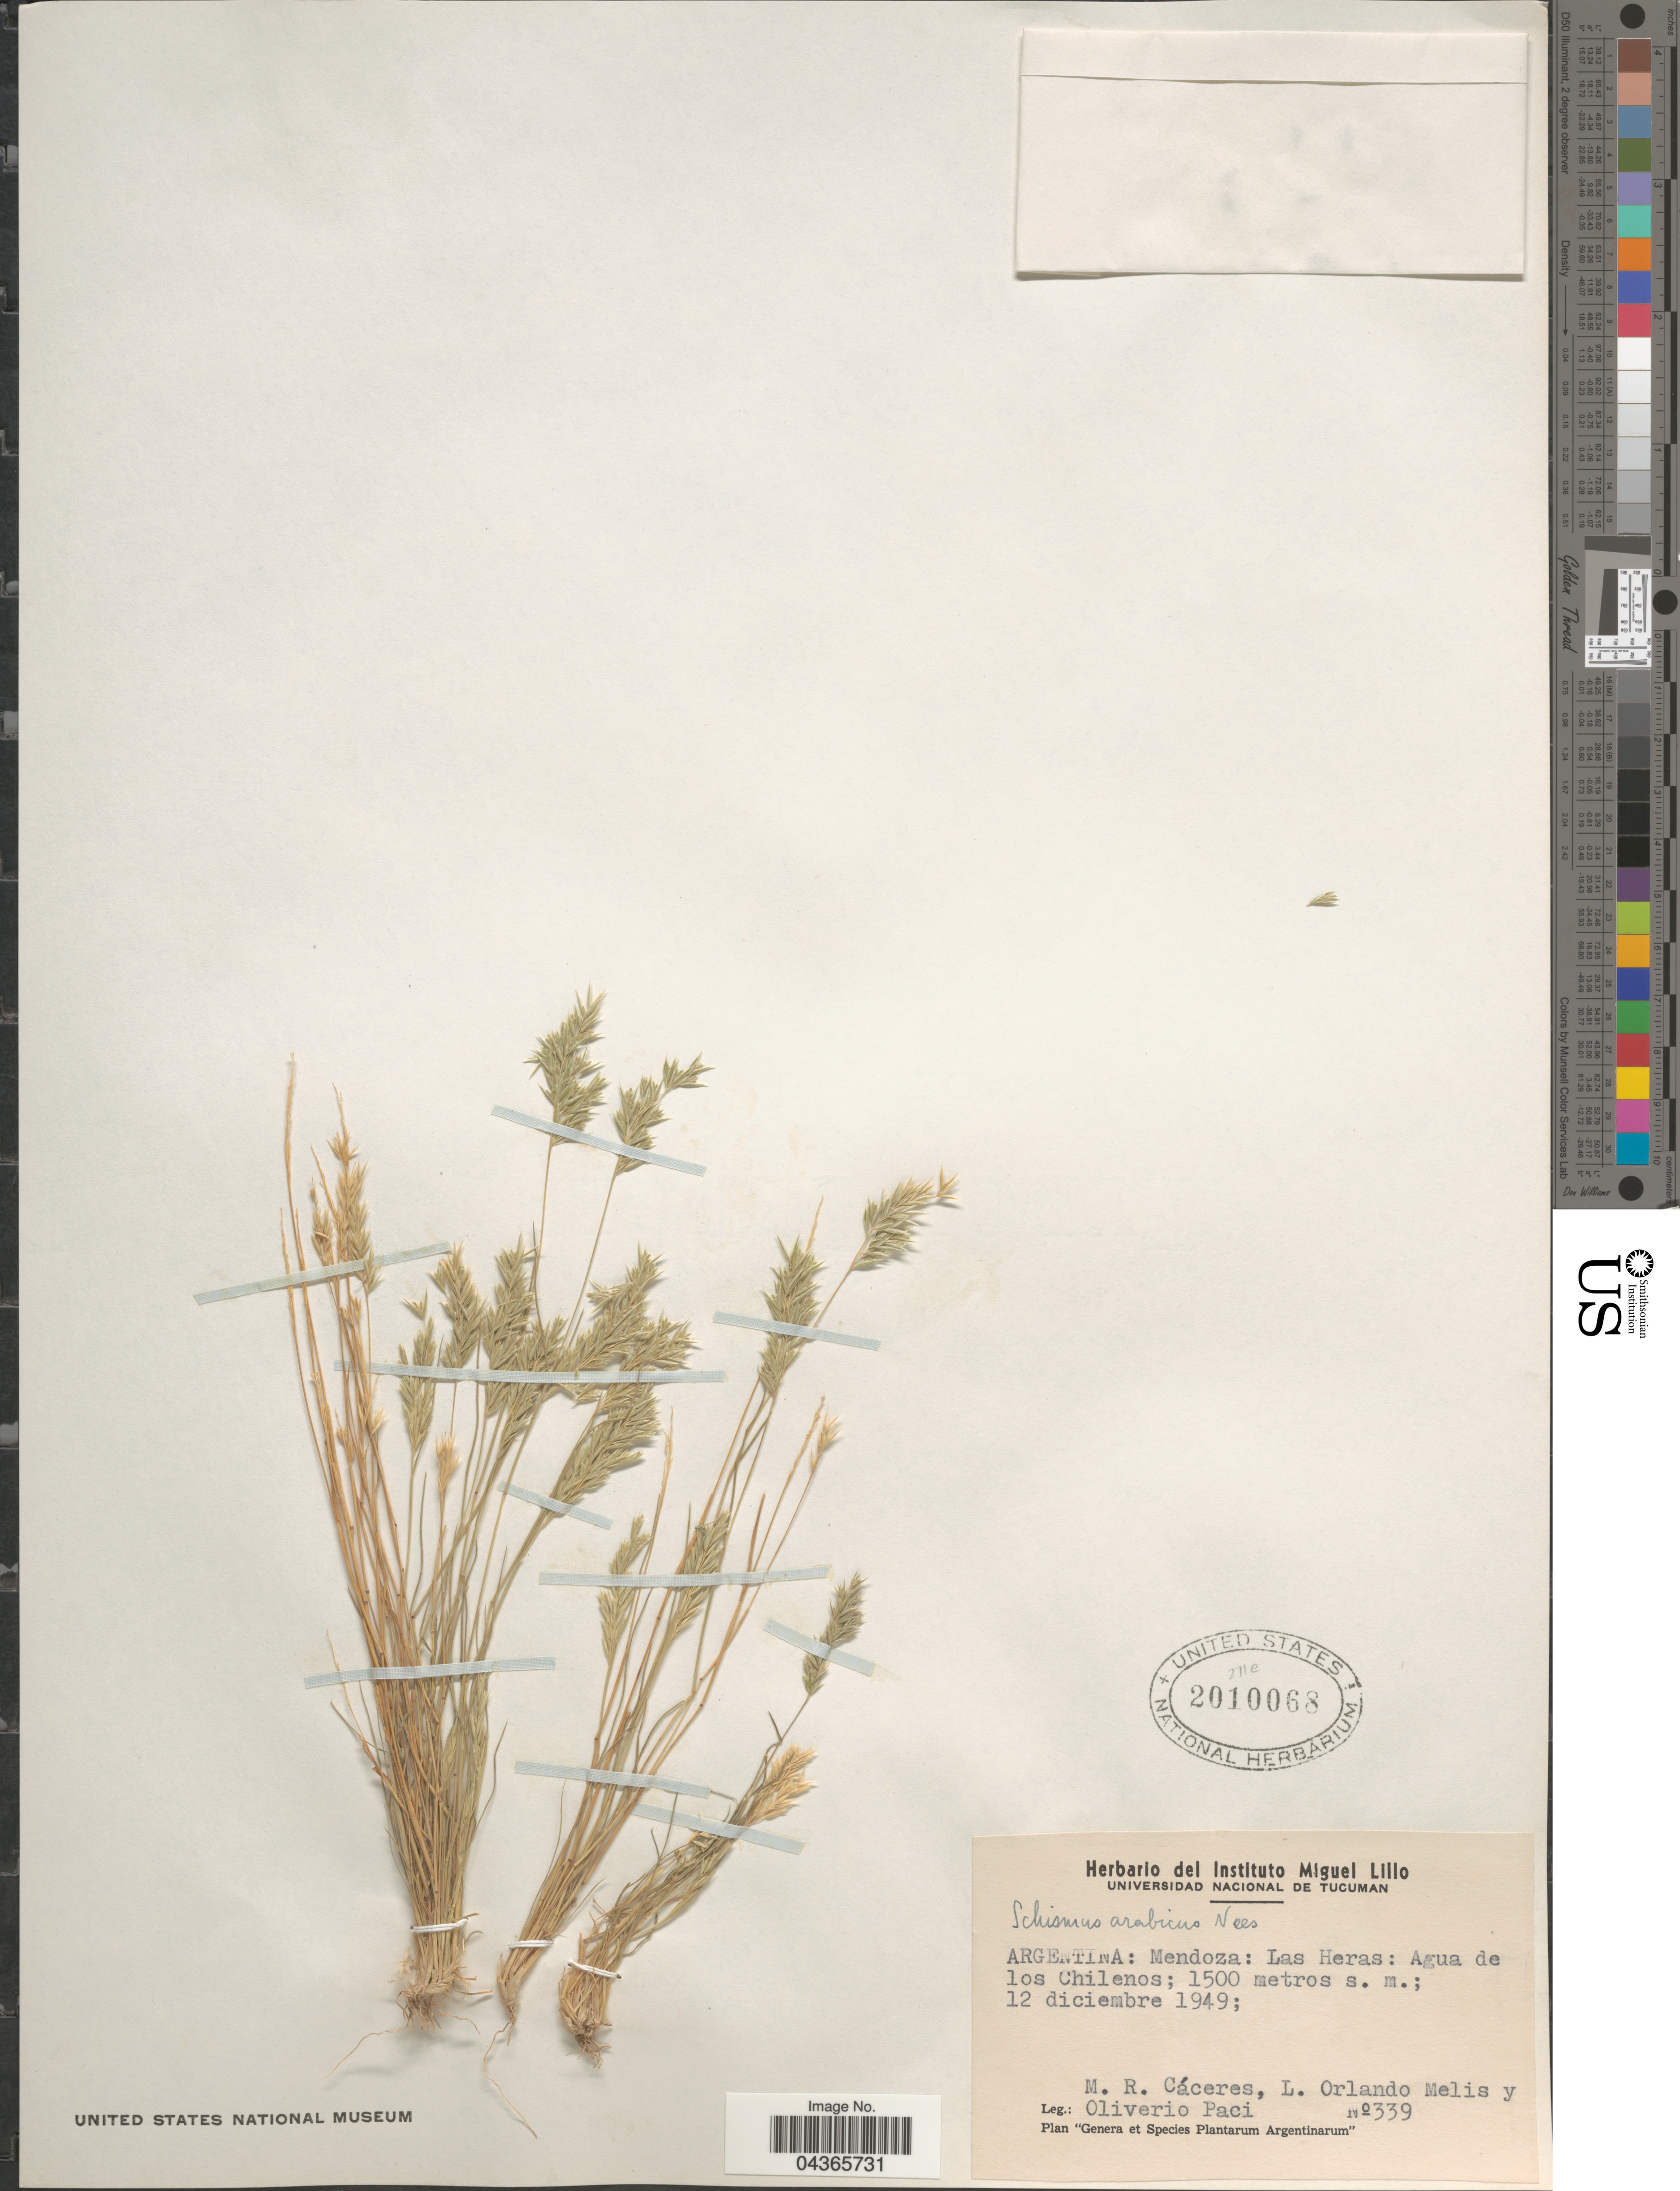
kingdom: Plantae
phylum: Tracheophyta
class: Liliopsida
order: Poales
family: Poaceae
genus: Schismus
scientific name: Schismus arabicus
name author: Nees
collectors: M. R. Caceres, L. Melis & O. Paci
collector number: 339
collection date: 1949-12-12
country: Argentina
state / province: Mendoza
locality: Las Heras: Agua de los Chilenos.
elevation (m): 1500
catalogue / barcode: US 2010068